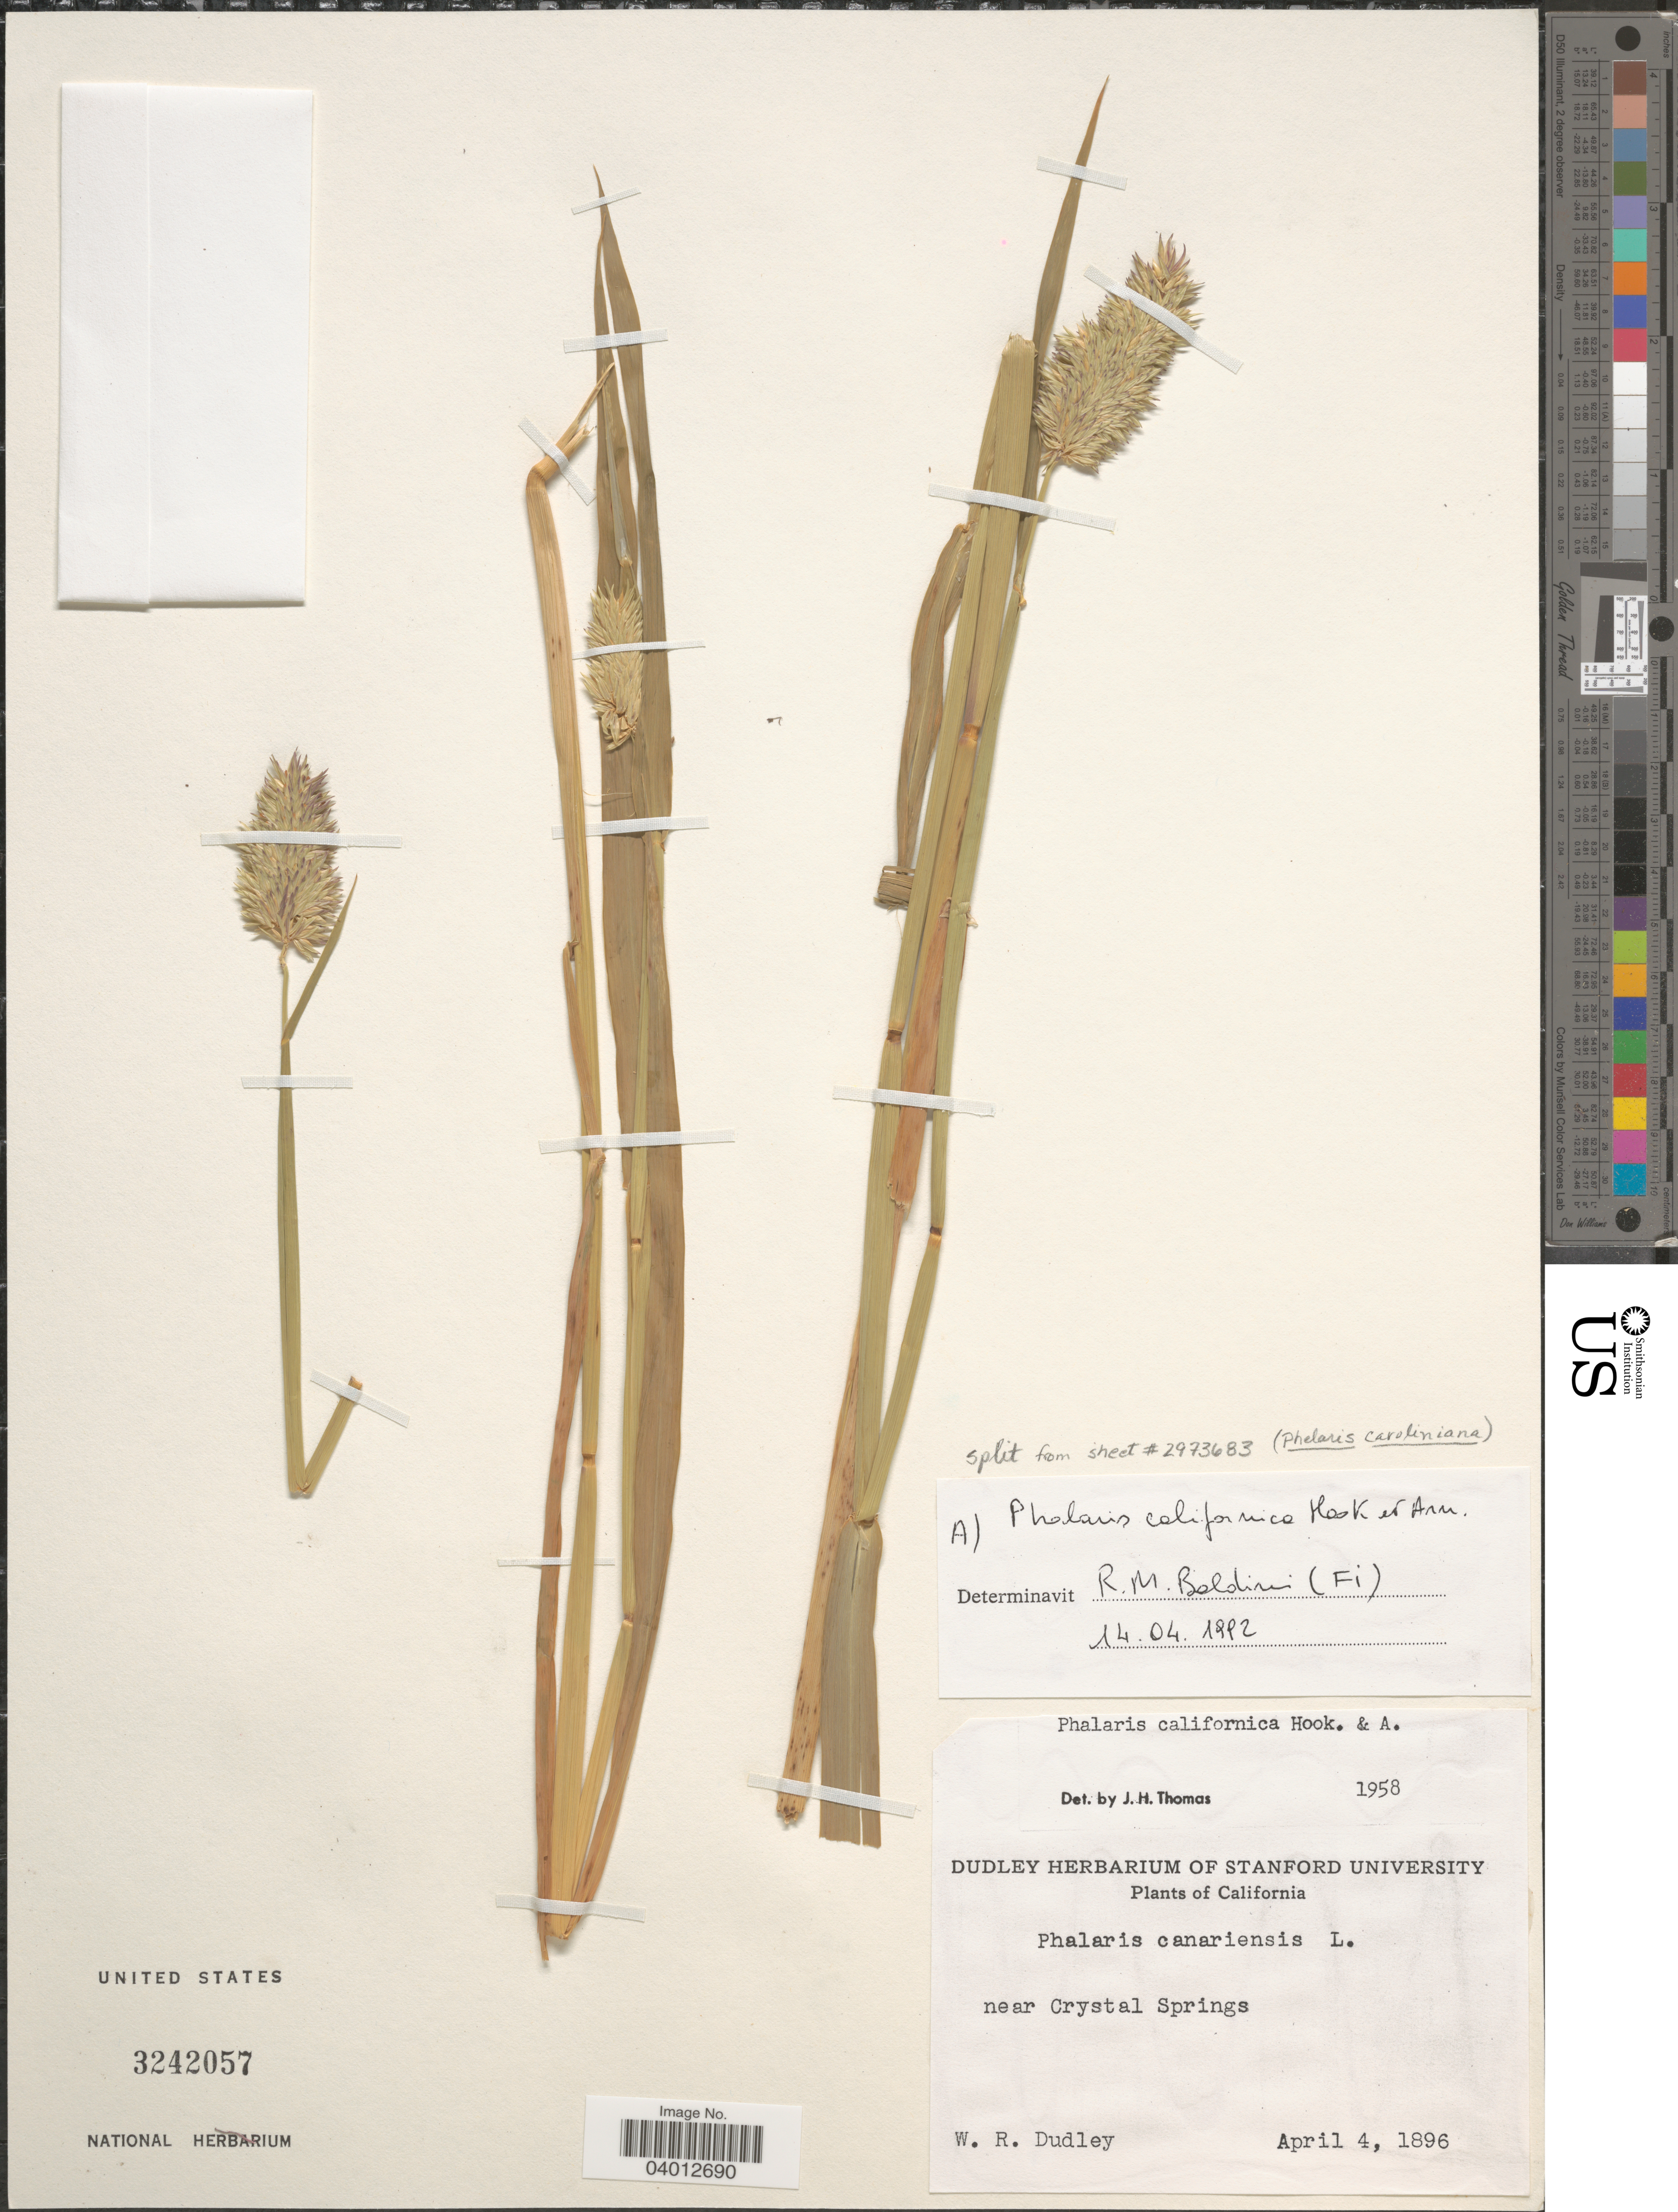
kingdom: Plantae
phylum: Tracheophyta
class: Liliopsida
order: Poales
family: Poaceae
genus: Phalaris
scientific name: Phalaris californica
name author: Hook. & Arn.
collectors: W. Dudley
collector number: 1958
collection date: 1896-04-04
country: United States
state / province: California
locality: Near Crystal Springs.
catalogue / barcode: US 3242057